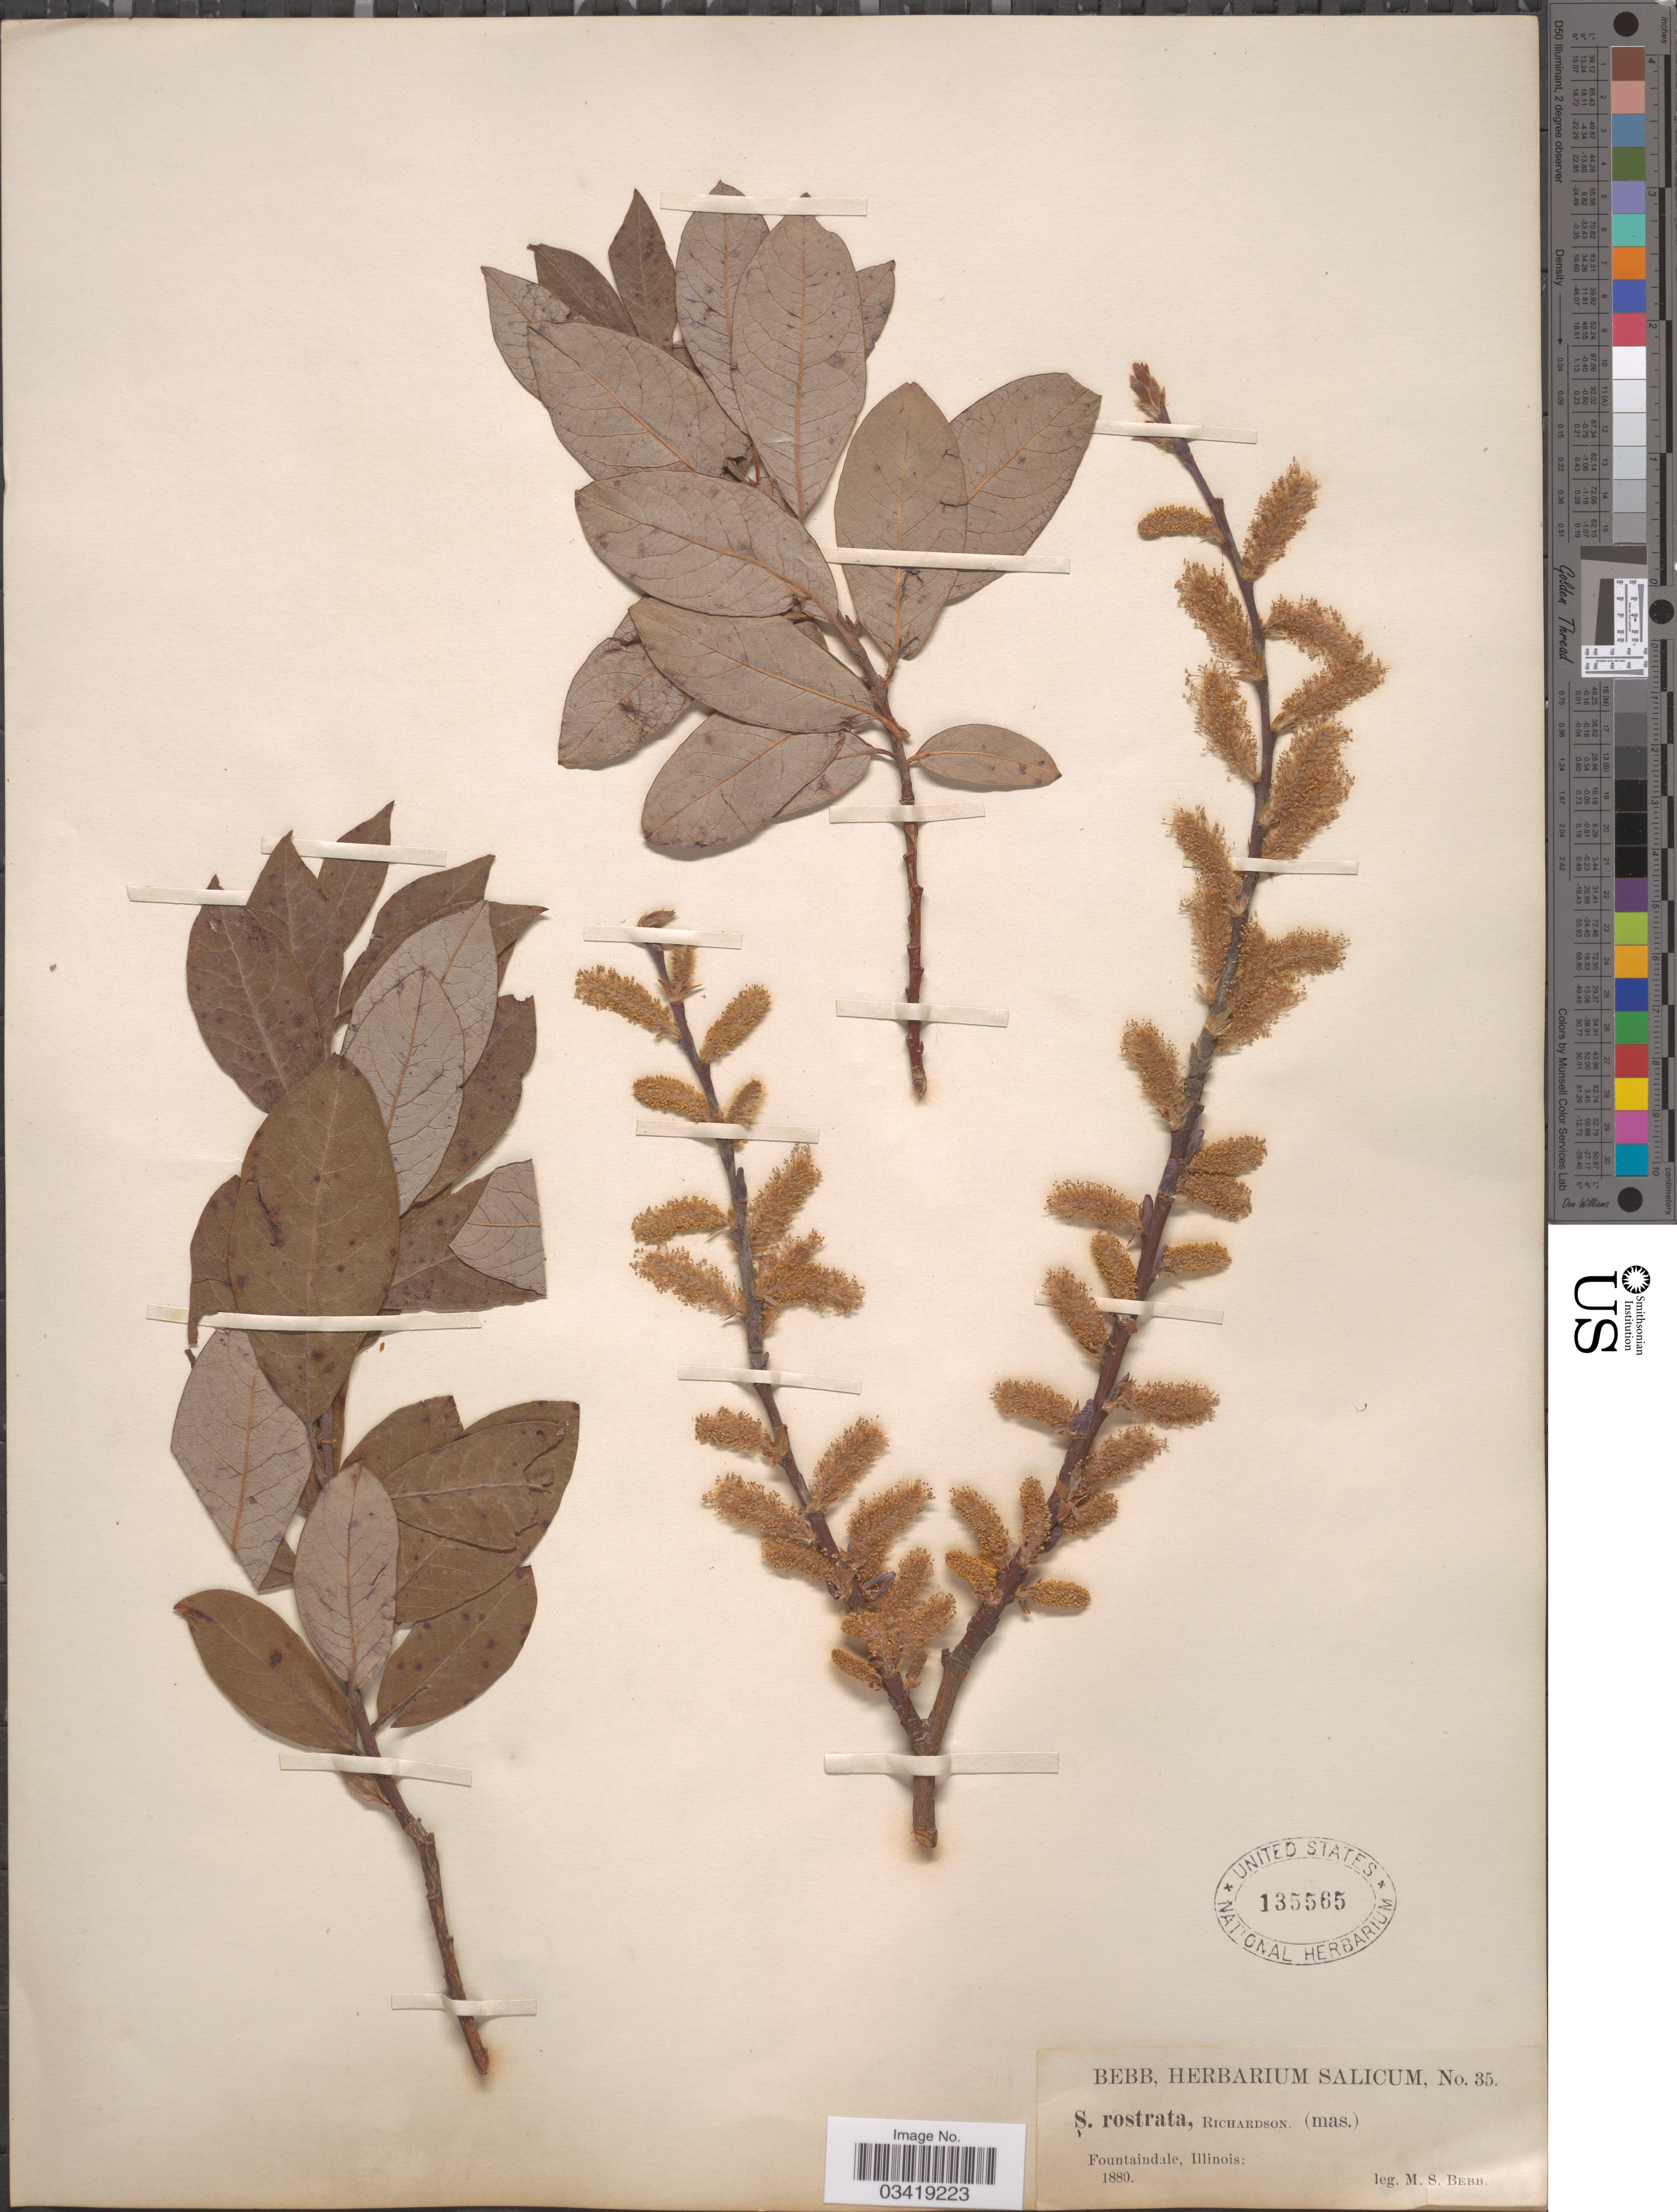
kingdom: Plantae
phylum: Tracheophyta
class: Magnoliopsida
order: Malpighiales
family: Salicaceae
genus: Salix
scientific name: Salix bebbiana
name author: Sarg.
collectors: M. Bebb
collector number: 35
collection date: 1880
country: United States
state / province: Illinois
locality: Fountaindale.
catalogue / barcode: US 135565